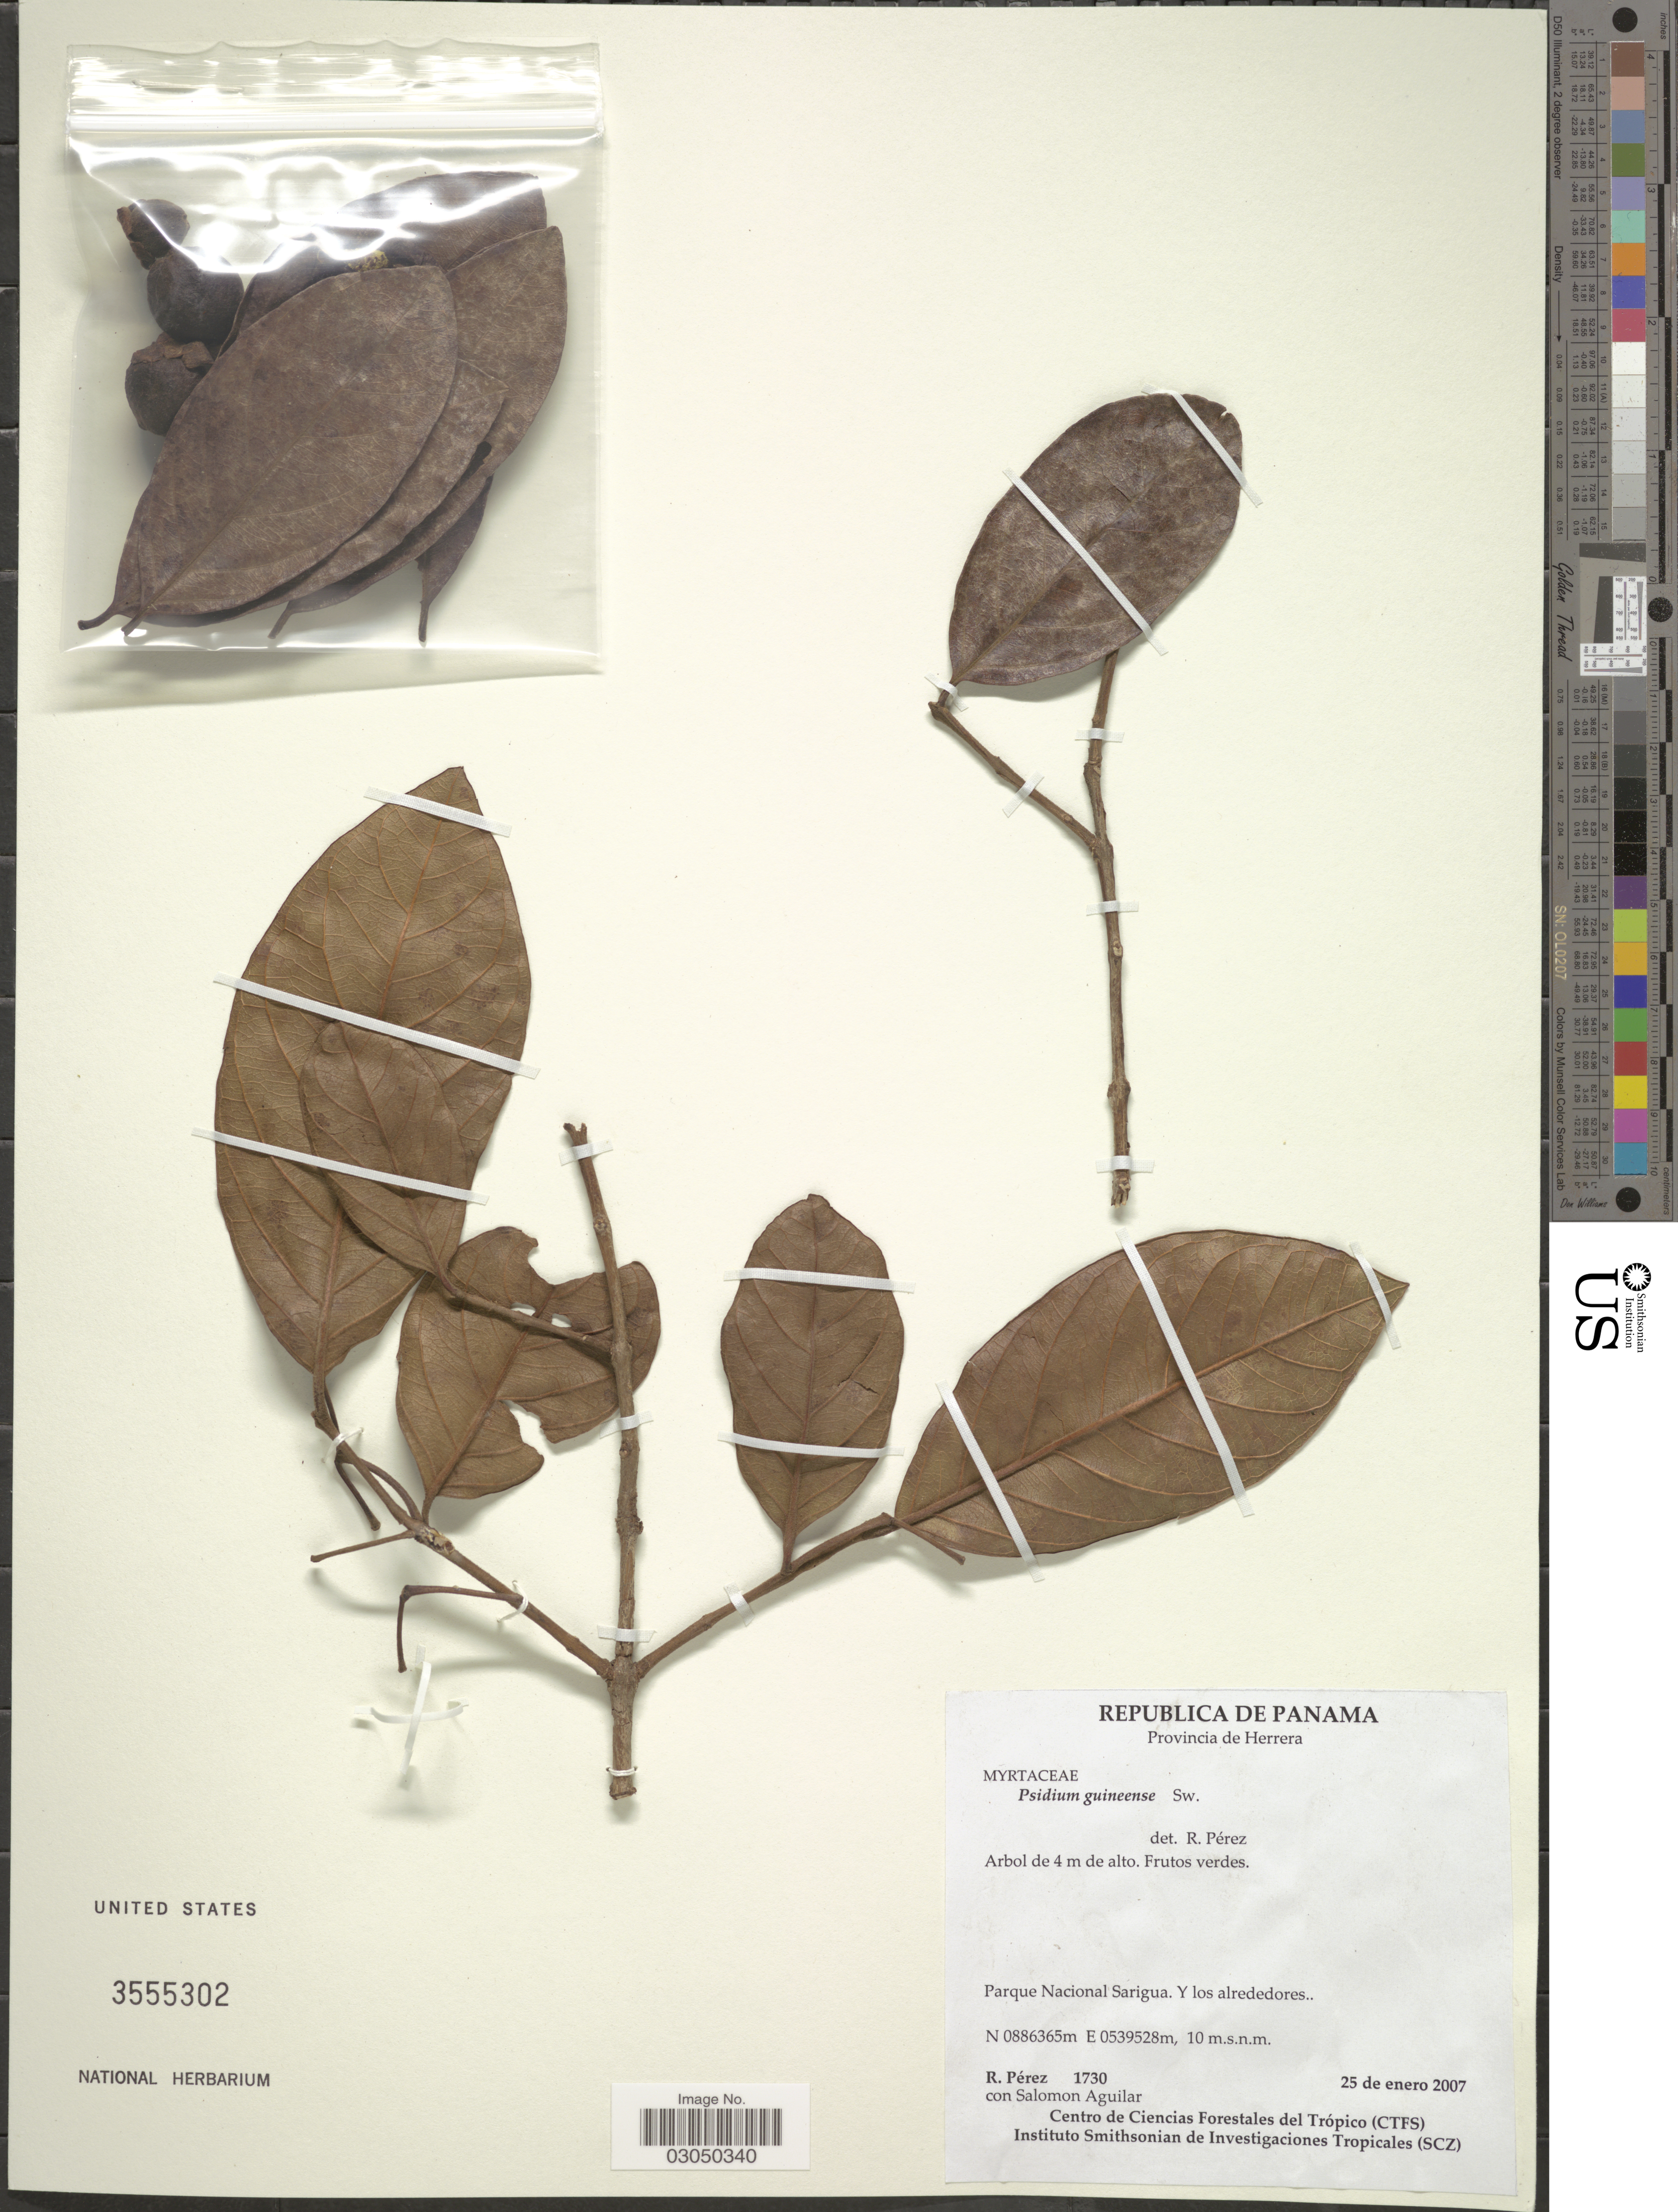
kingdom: Plantae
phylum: Tracheophyta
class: Magnoliopsida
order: Myrtales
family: Myrtaceae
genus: Psidium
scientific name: Psidium guineense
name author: Sw.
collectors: R. Perez & S. Aguilar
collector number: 1730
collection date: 2007-01-25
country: Panama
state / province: Herrera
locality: Provincia de Herrera. Parque Nacional Sarigua. Y los alrededores.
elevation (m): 10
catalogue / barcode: US 3555302